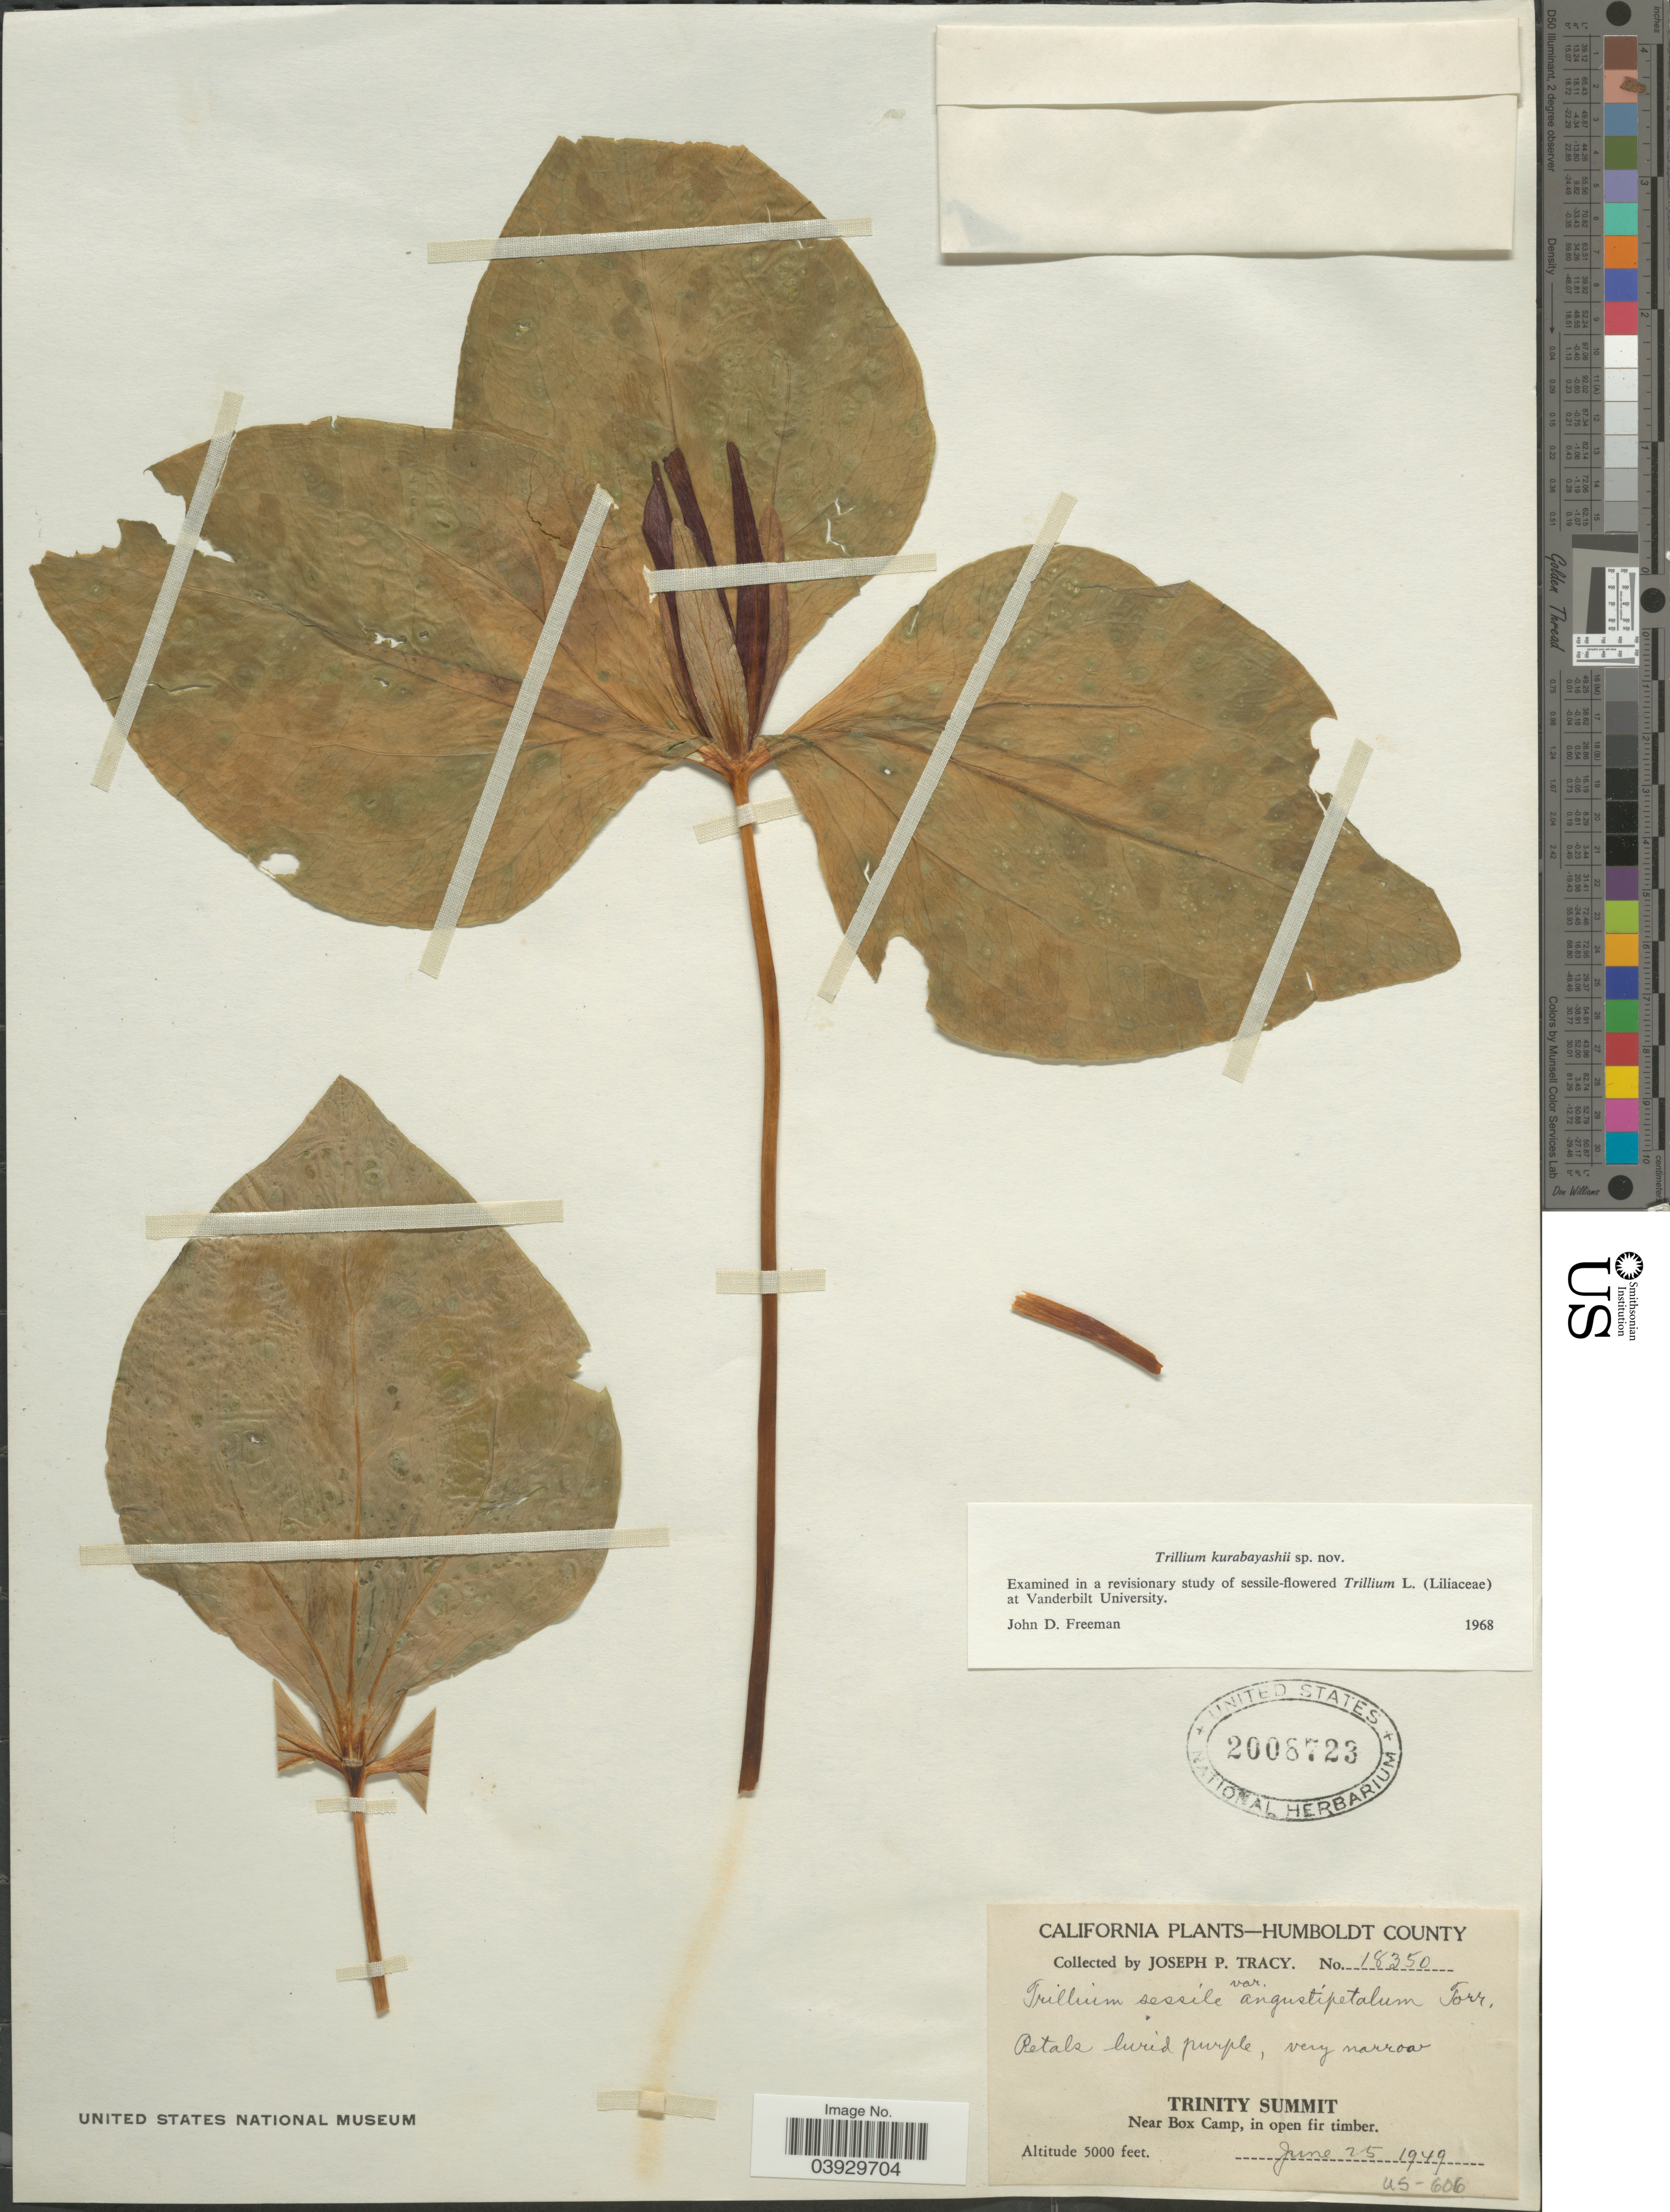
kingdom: Plantae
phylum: Tracheophyta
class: Liliopsida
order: Liliales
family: Melanthiaceae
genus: Trillium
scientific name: Trillium kurabayashii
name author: J. D. Freeman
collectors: J. Tracy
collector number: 18350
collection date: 1949-06-25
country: United States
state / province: California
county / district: Humboldt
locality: Humboldt County. Trinity Summit. Near Box Camp.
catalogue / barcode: US 2008723